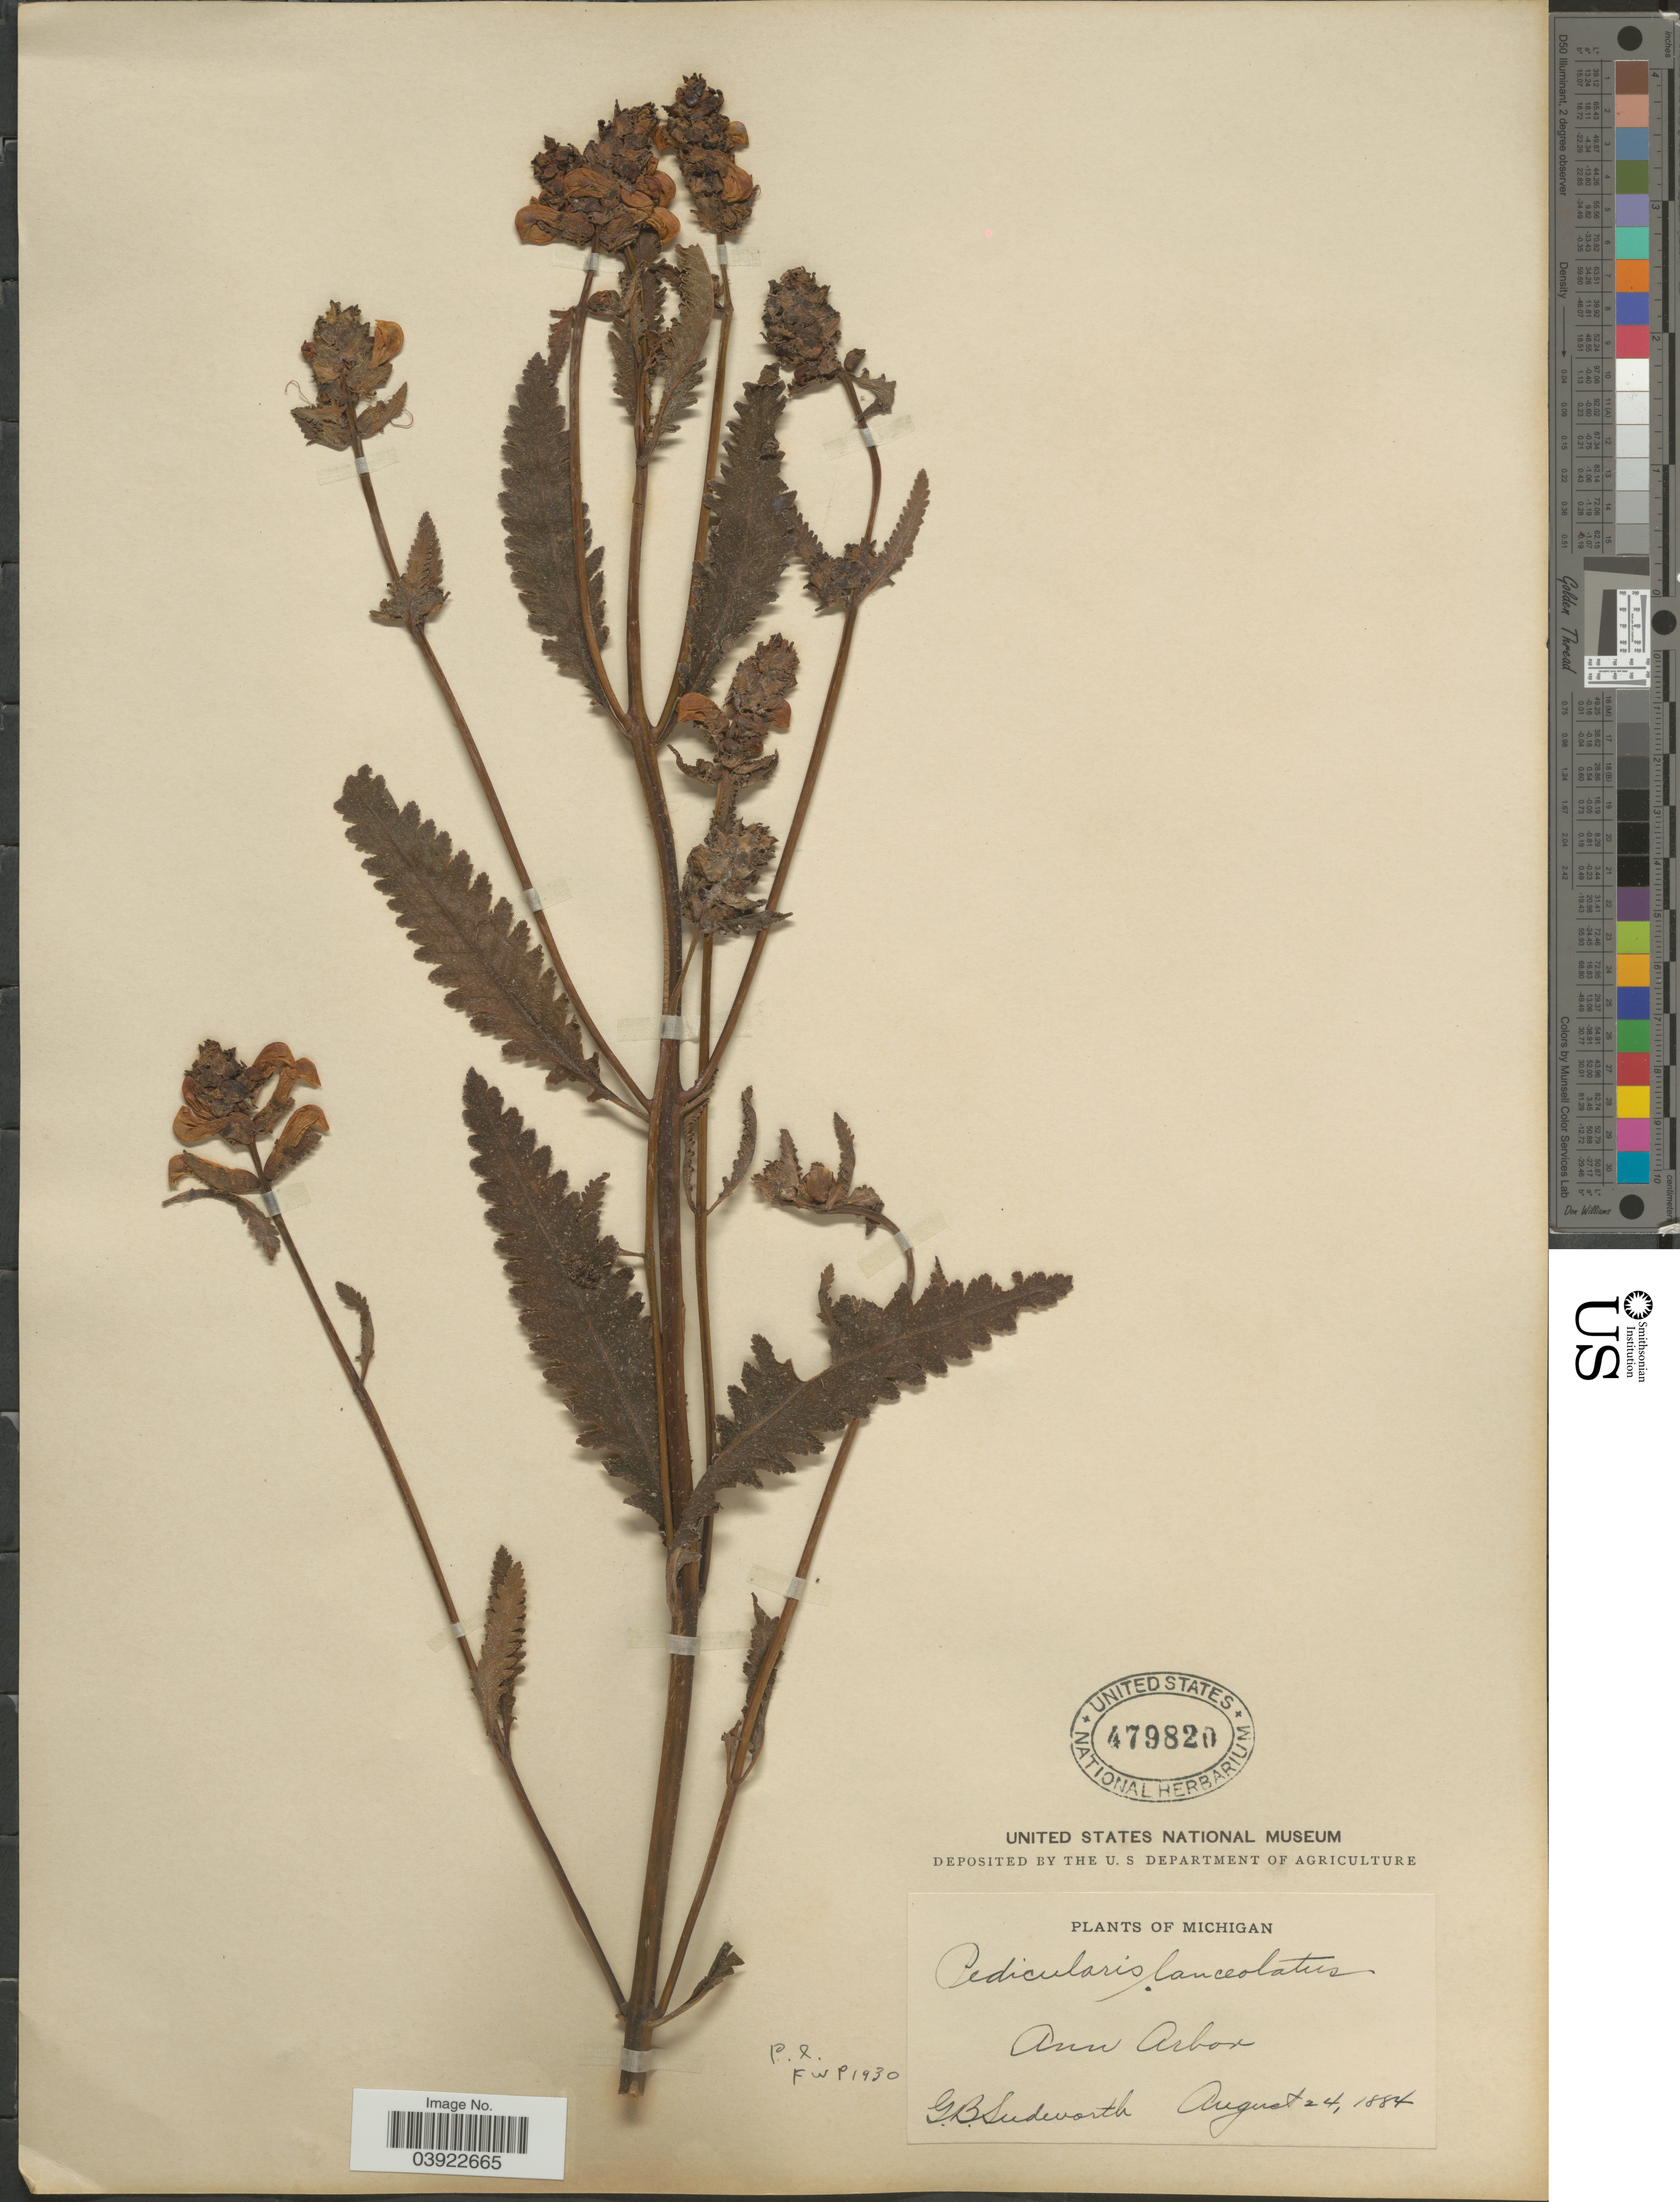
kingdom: Plantae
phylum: Tracheophyta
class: Magnoliopsida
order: Lamiales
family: Orobanchaceae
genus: Pedicularis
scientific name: Pedicularis lanceolata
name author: Michx.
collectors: G. B. Sudworth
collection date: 1884-08-24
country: United States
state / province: Michigan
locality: Ann Arbor.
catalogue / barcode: US 479820